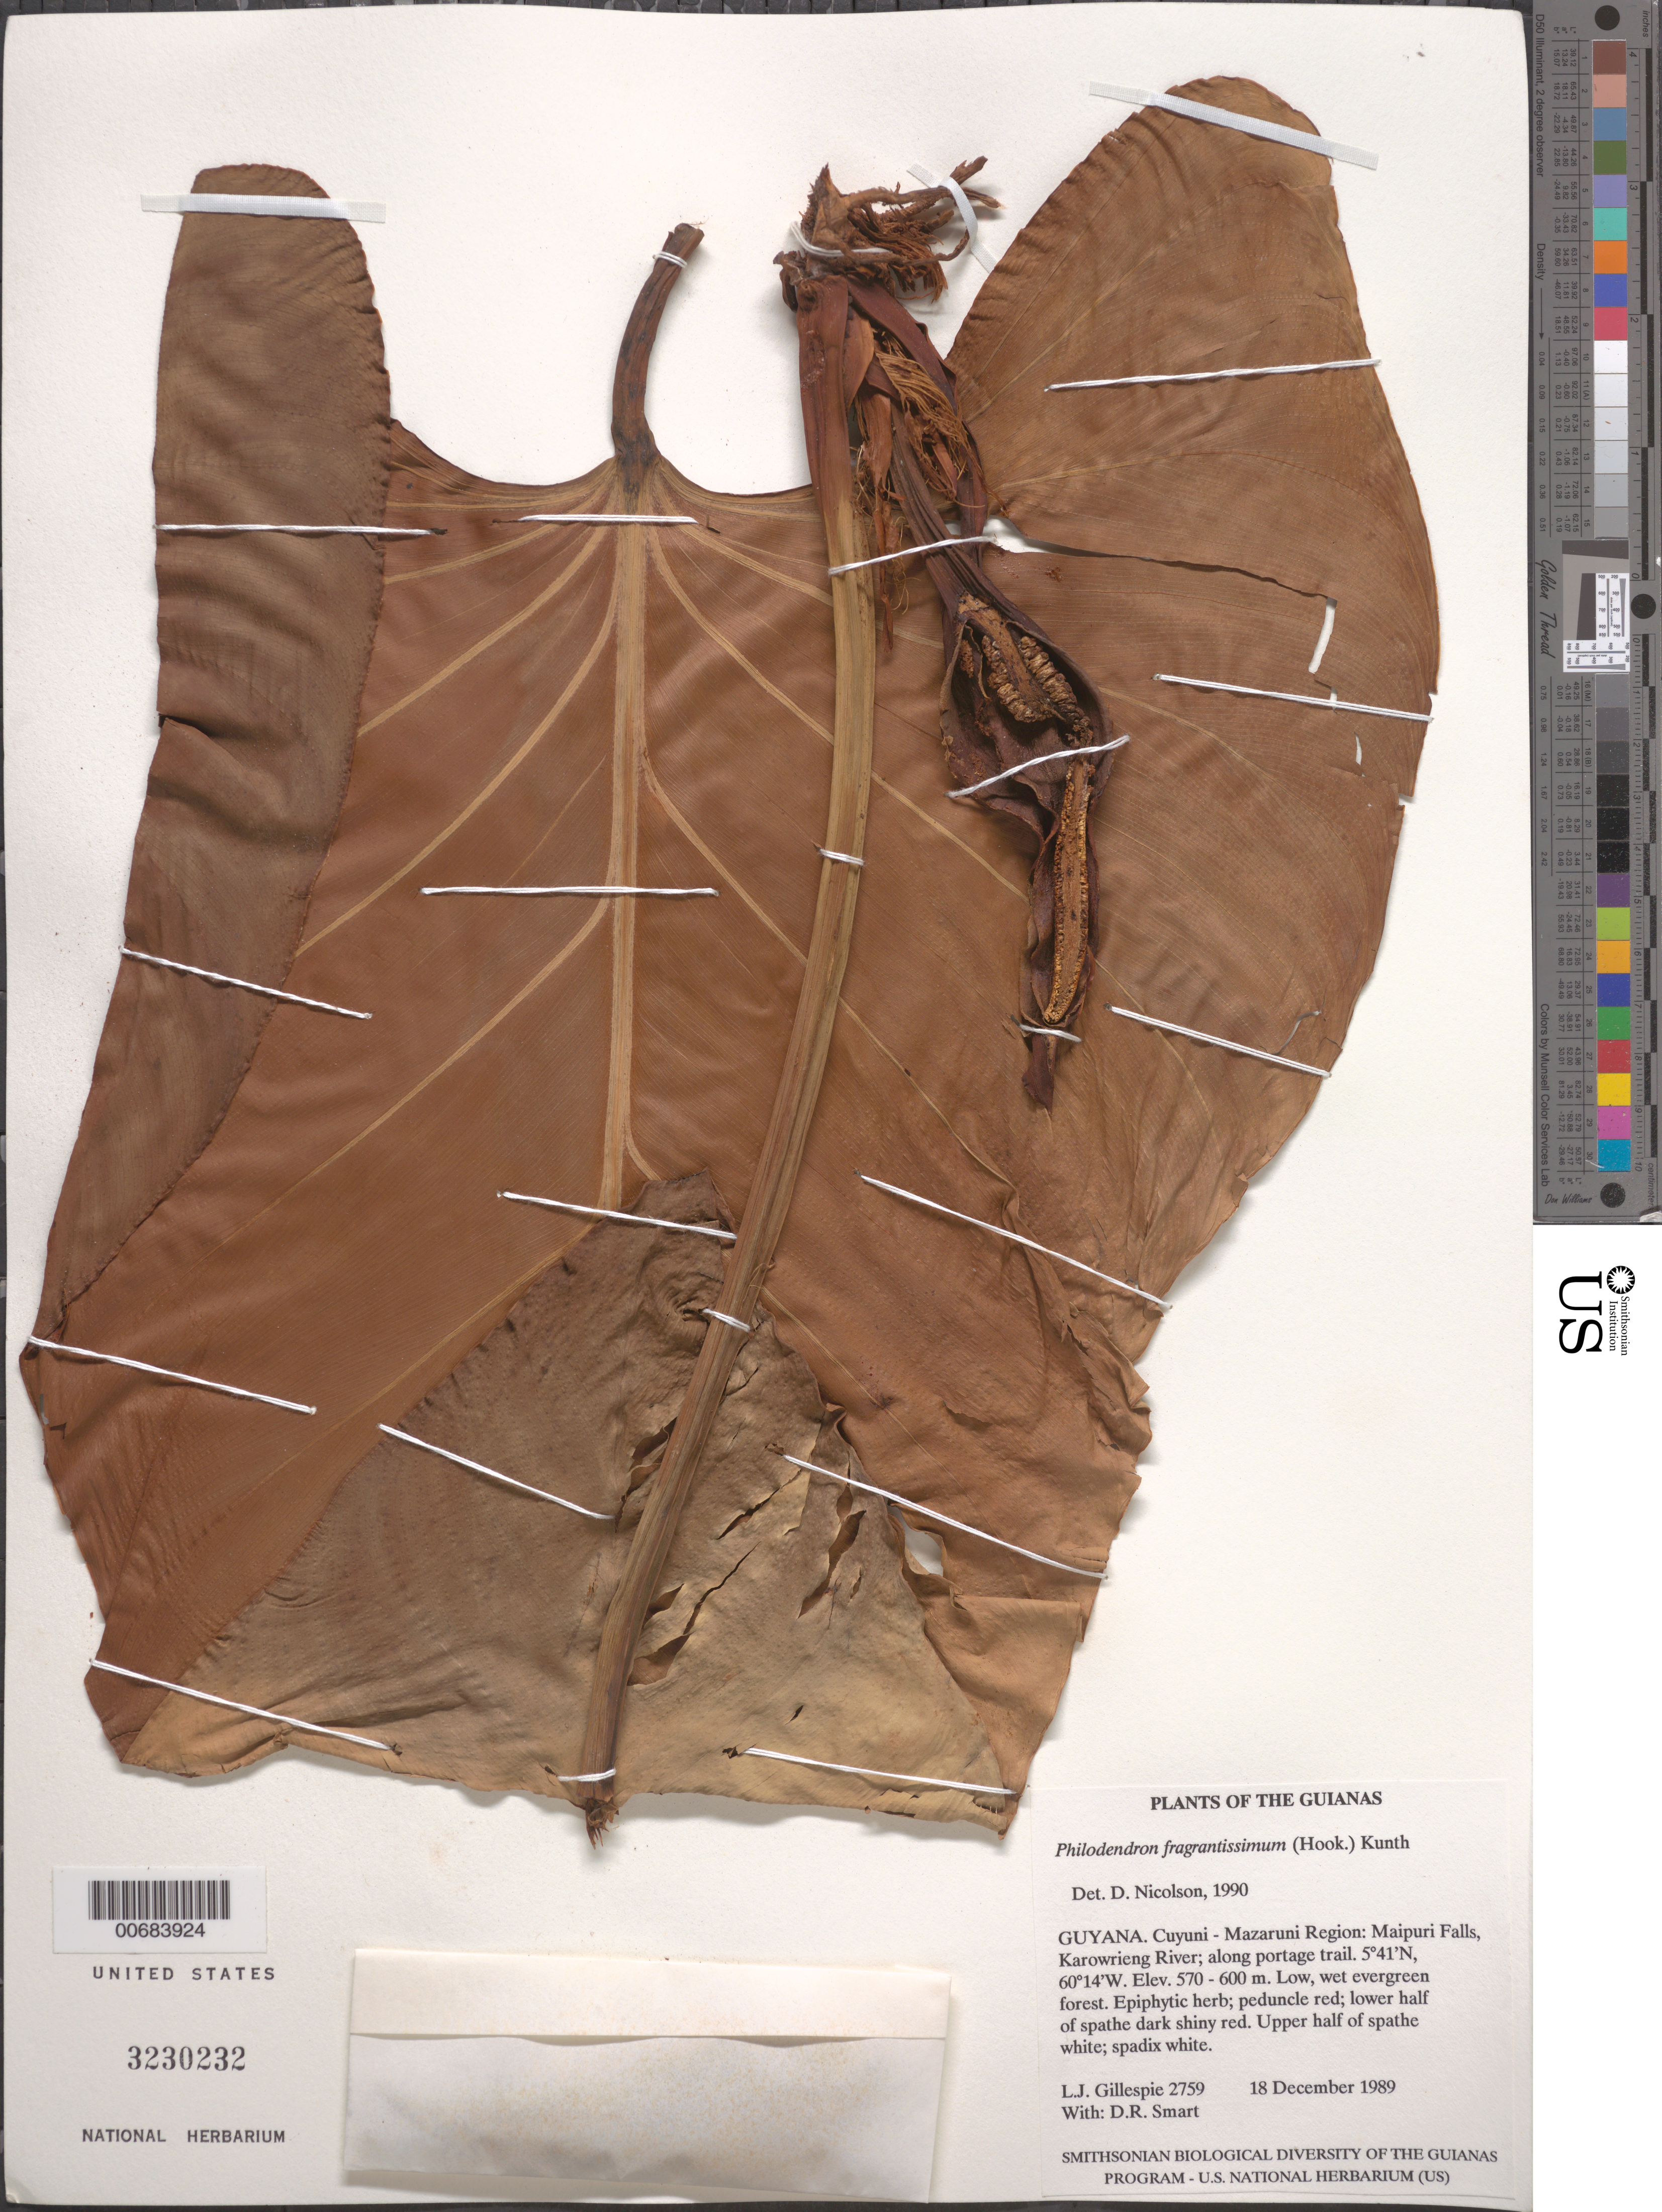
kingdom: Plantae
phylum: Tracheophyta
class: Liliopsida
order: Alismatales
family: Araceae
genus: Philodendron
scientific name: Philodendron fragrantissimum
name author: (G. Don) Kunth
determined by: Nicolson, Dan H.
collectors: L. J. Gillespie & D. R. Smart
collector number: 2759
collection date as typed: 18 December 1989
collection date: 1989-12-18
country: Guyana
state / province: Cuyuni-Mazaruni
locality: Maipuri Falls, Karowrieng River; along portage trail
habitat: Low, wet evergreen forest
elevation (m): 570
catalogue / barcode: US 3230232